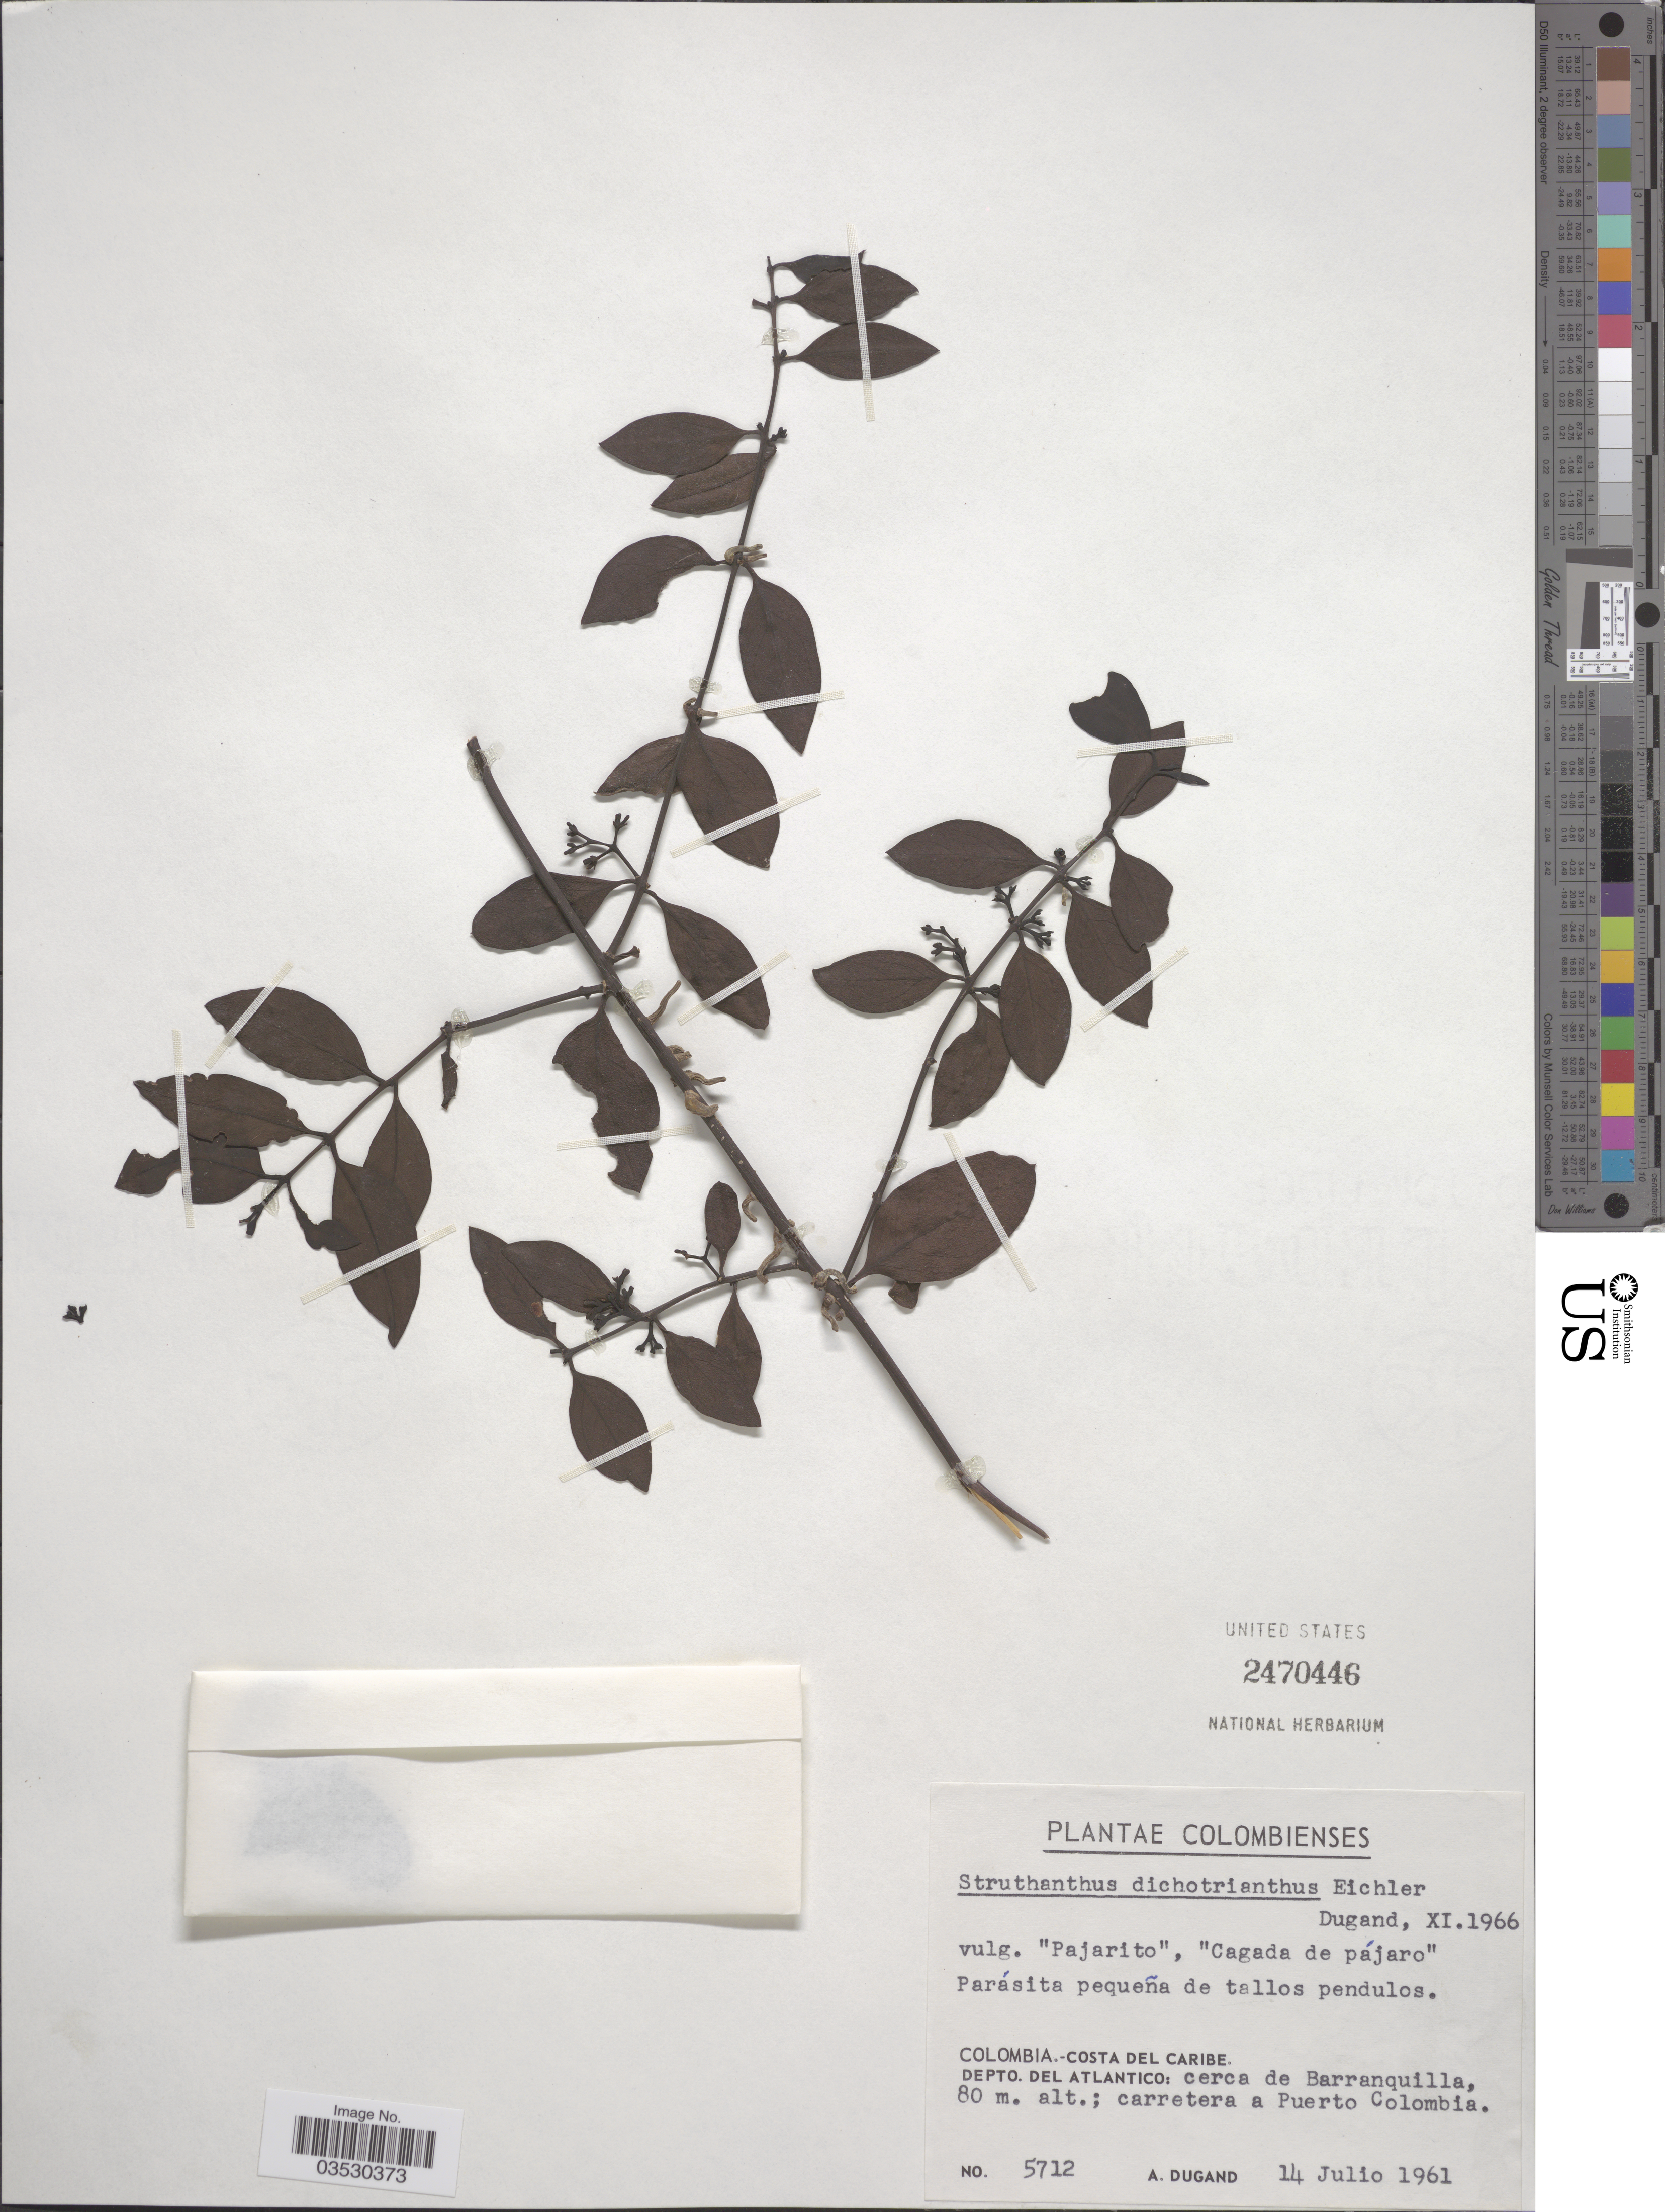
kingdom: Plantae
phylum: Tracheophyta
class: Magnoliopsida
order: Santalales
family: Loranthaceae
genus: Struthanthus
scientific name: Struthanthus dichotrianthus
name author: Eichler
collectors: A. Dugand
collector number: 5712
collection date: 1961-07-14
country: Colombia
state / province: Atlántico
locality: Costa del Caribe. Depto. del Atlantico: cerca de Barranquilla.; carretera a Puerto Colombia.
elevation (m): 80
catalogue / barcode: US 2470446